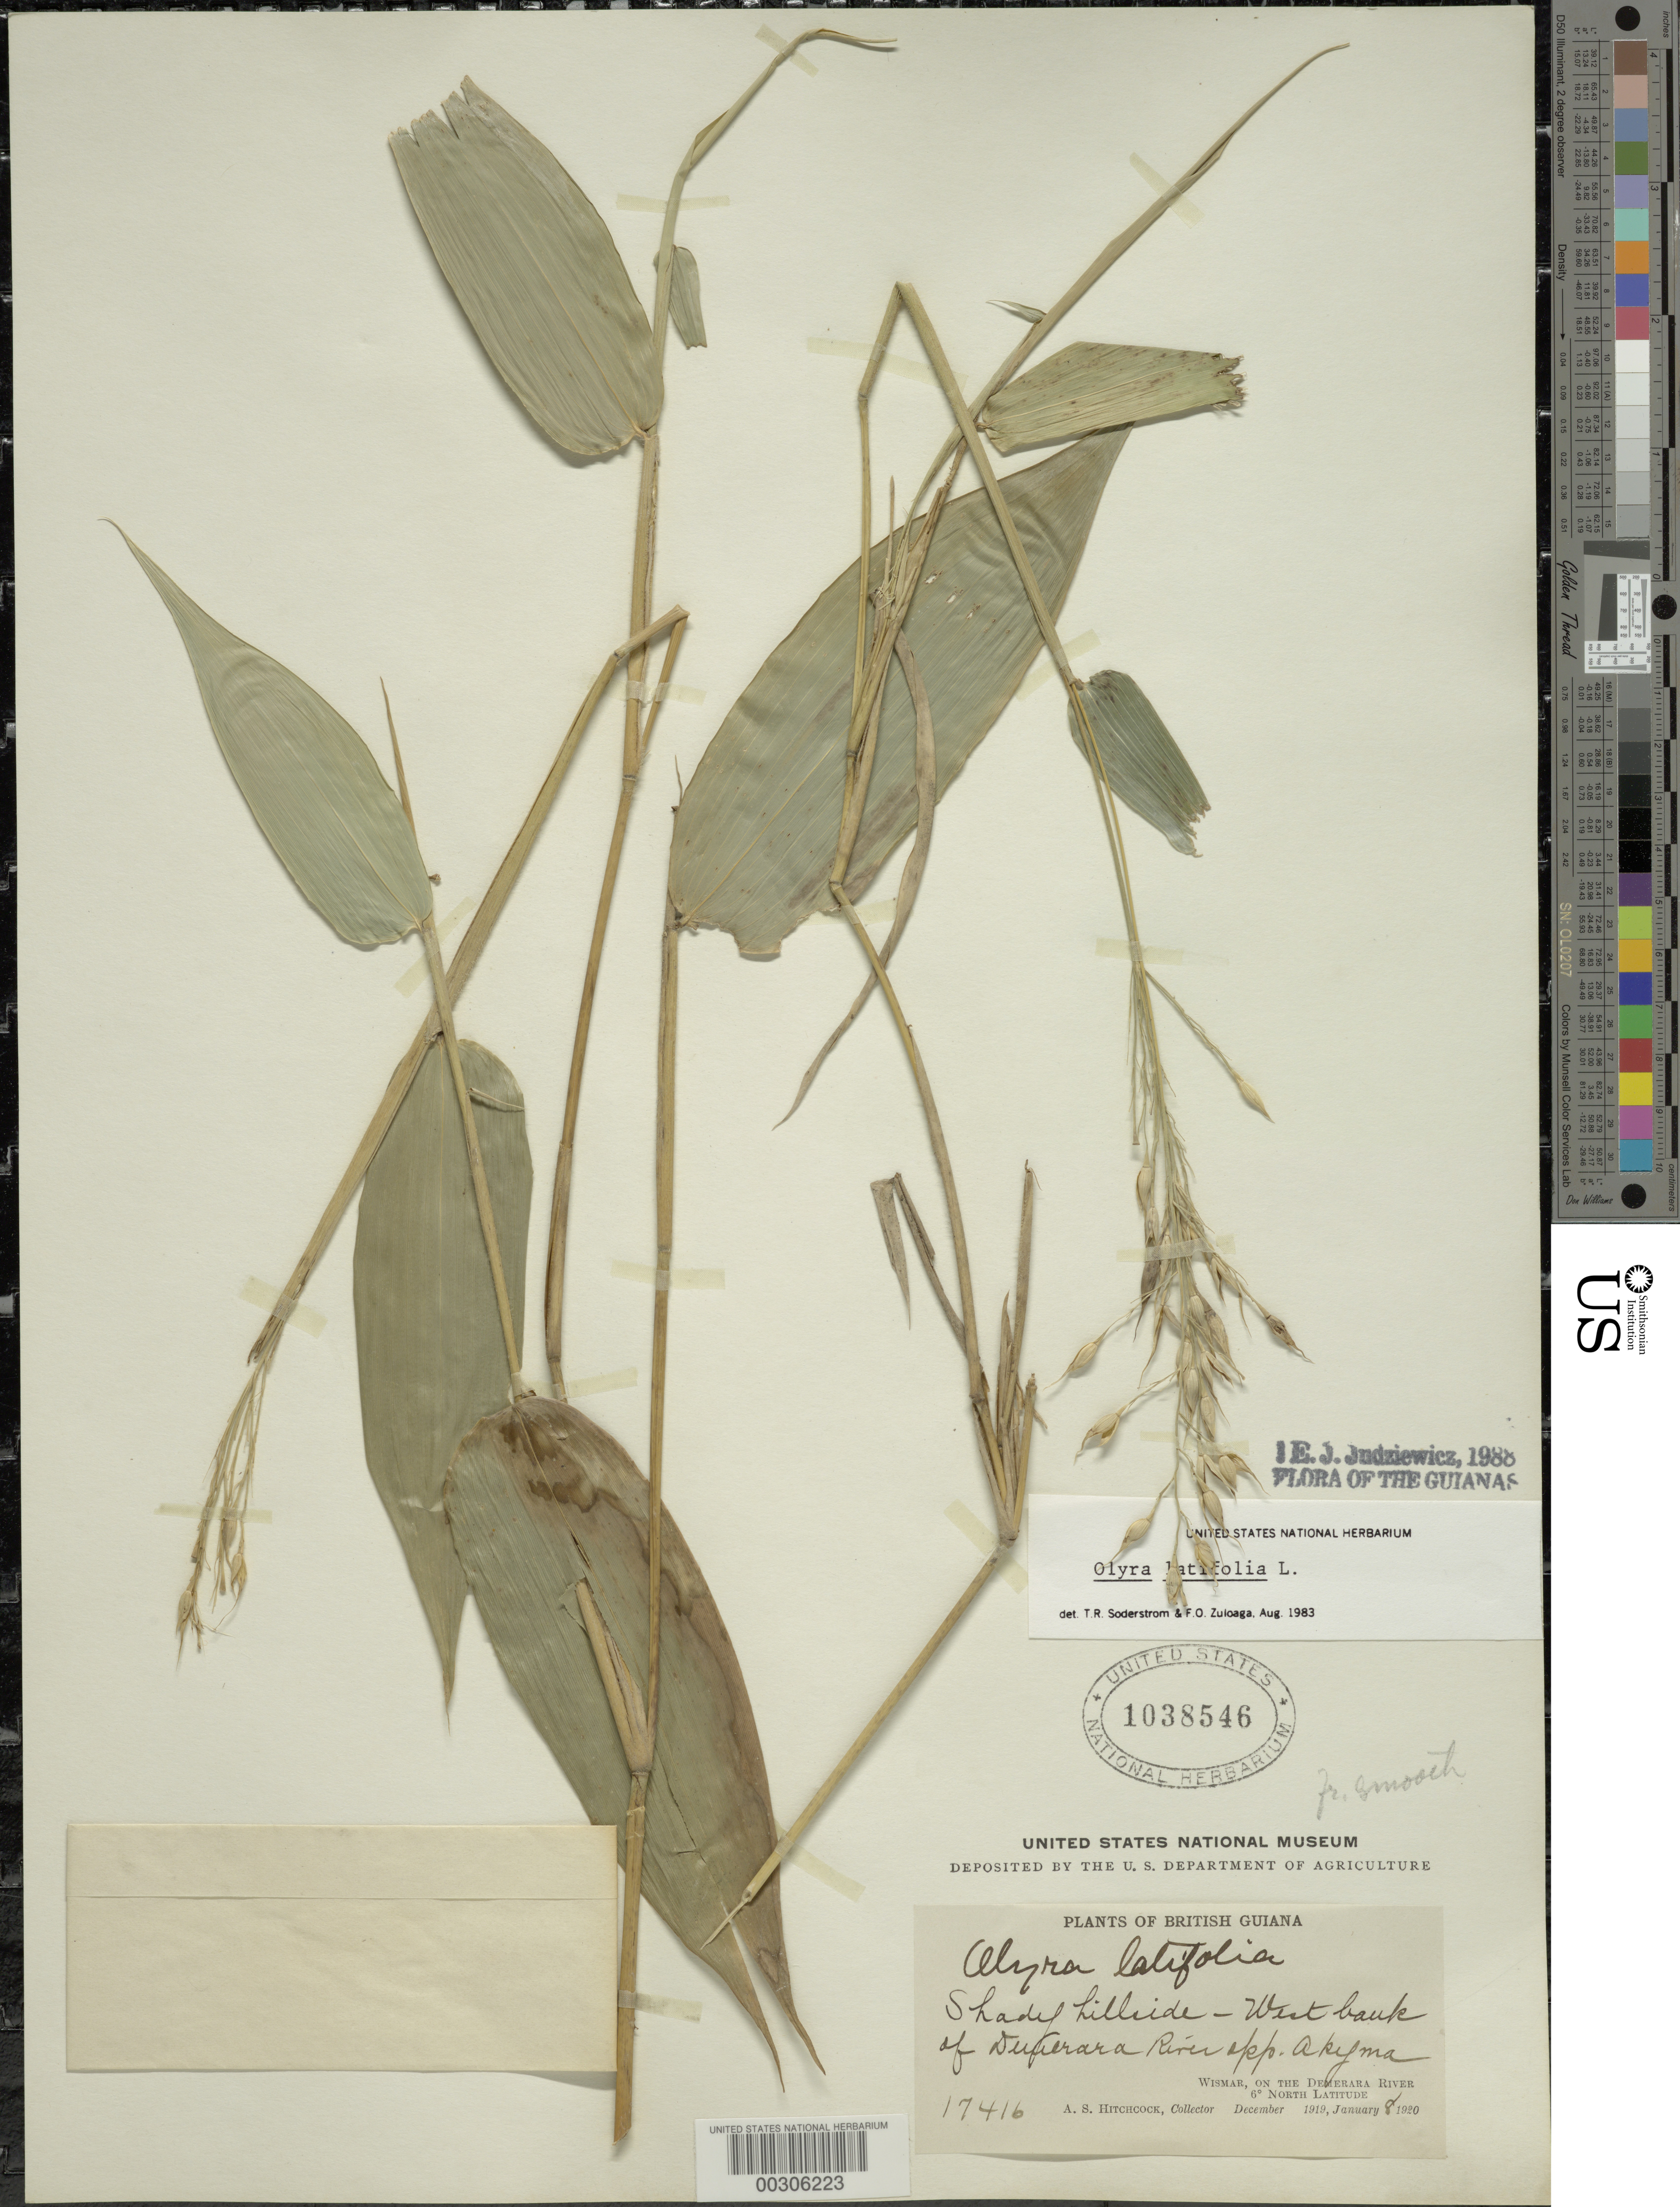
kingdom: Plantae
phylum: Tracheophyta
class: Liliopsida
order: Poales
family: Poaceae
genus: Olyra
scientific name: Olyra latifolia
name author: L.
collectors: A. S. Hitchcock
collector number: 17416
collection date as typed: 08 Jan 1920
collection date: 1920-01-08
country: Guyana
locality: Wismar, demerara river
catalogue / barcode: US 1038546